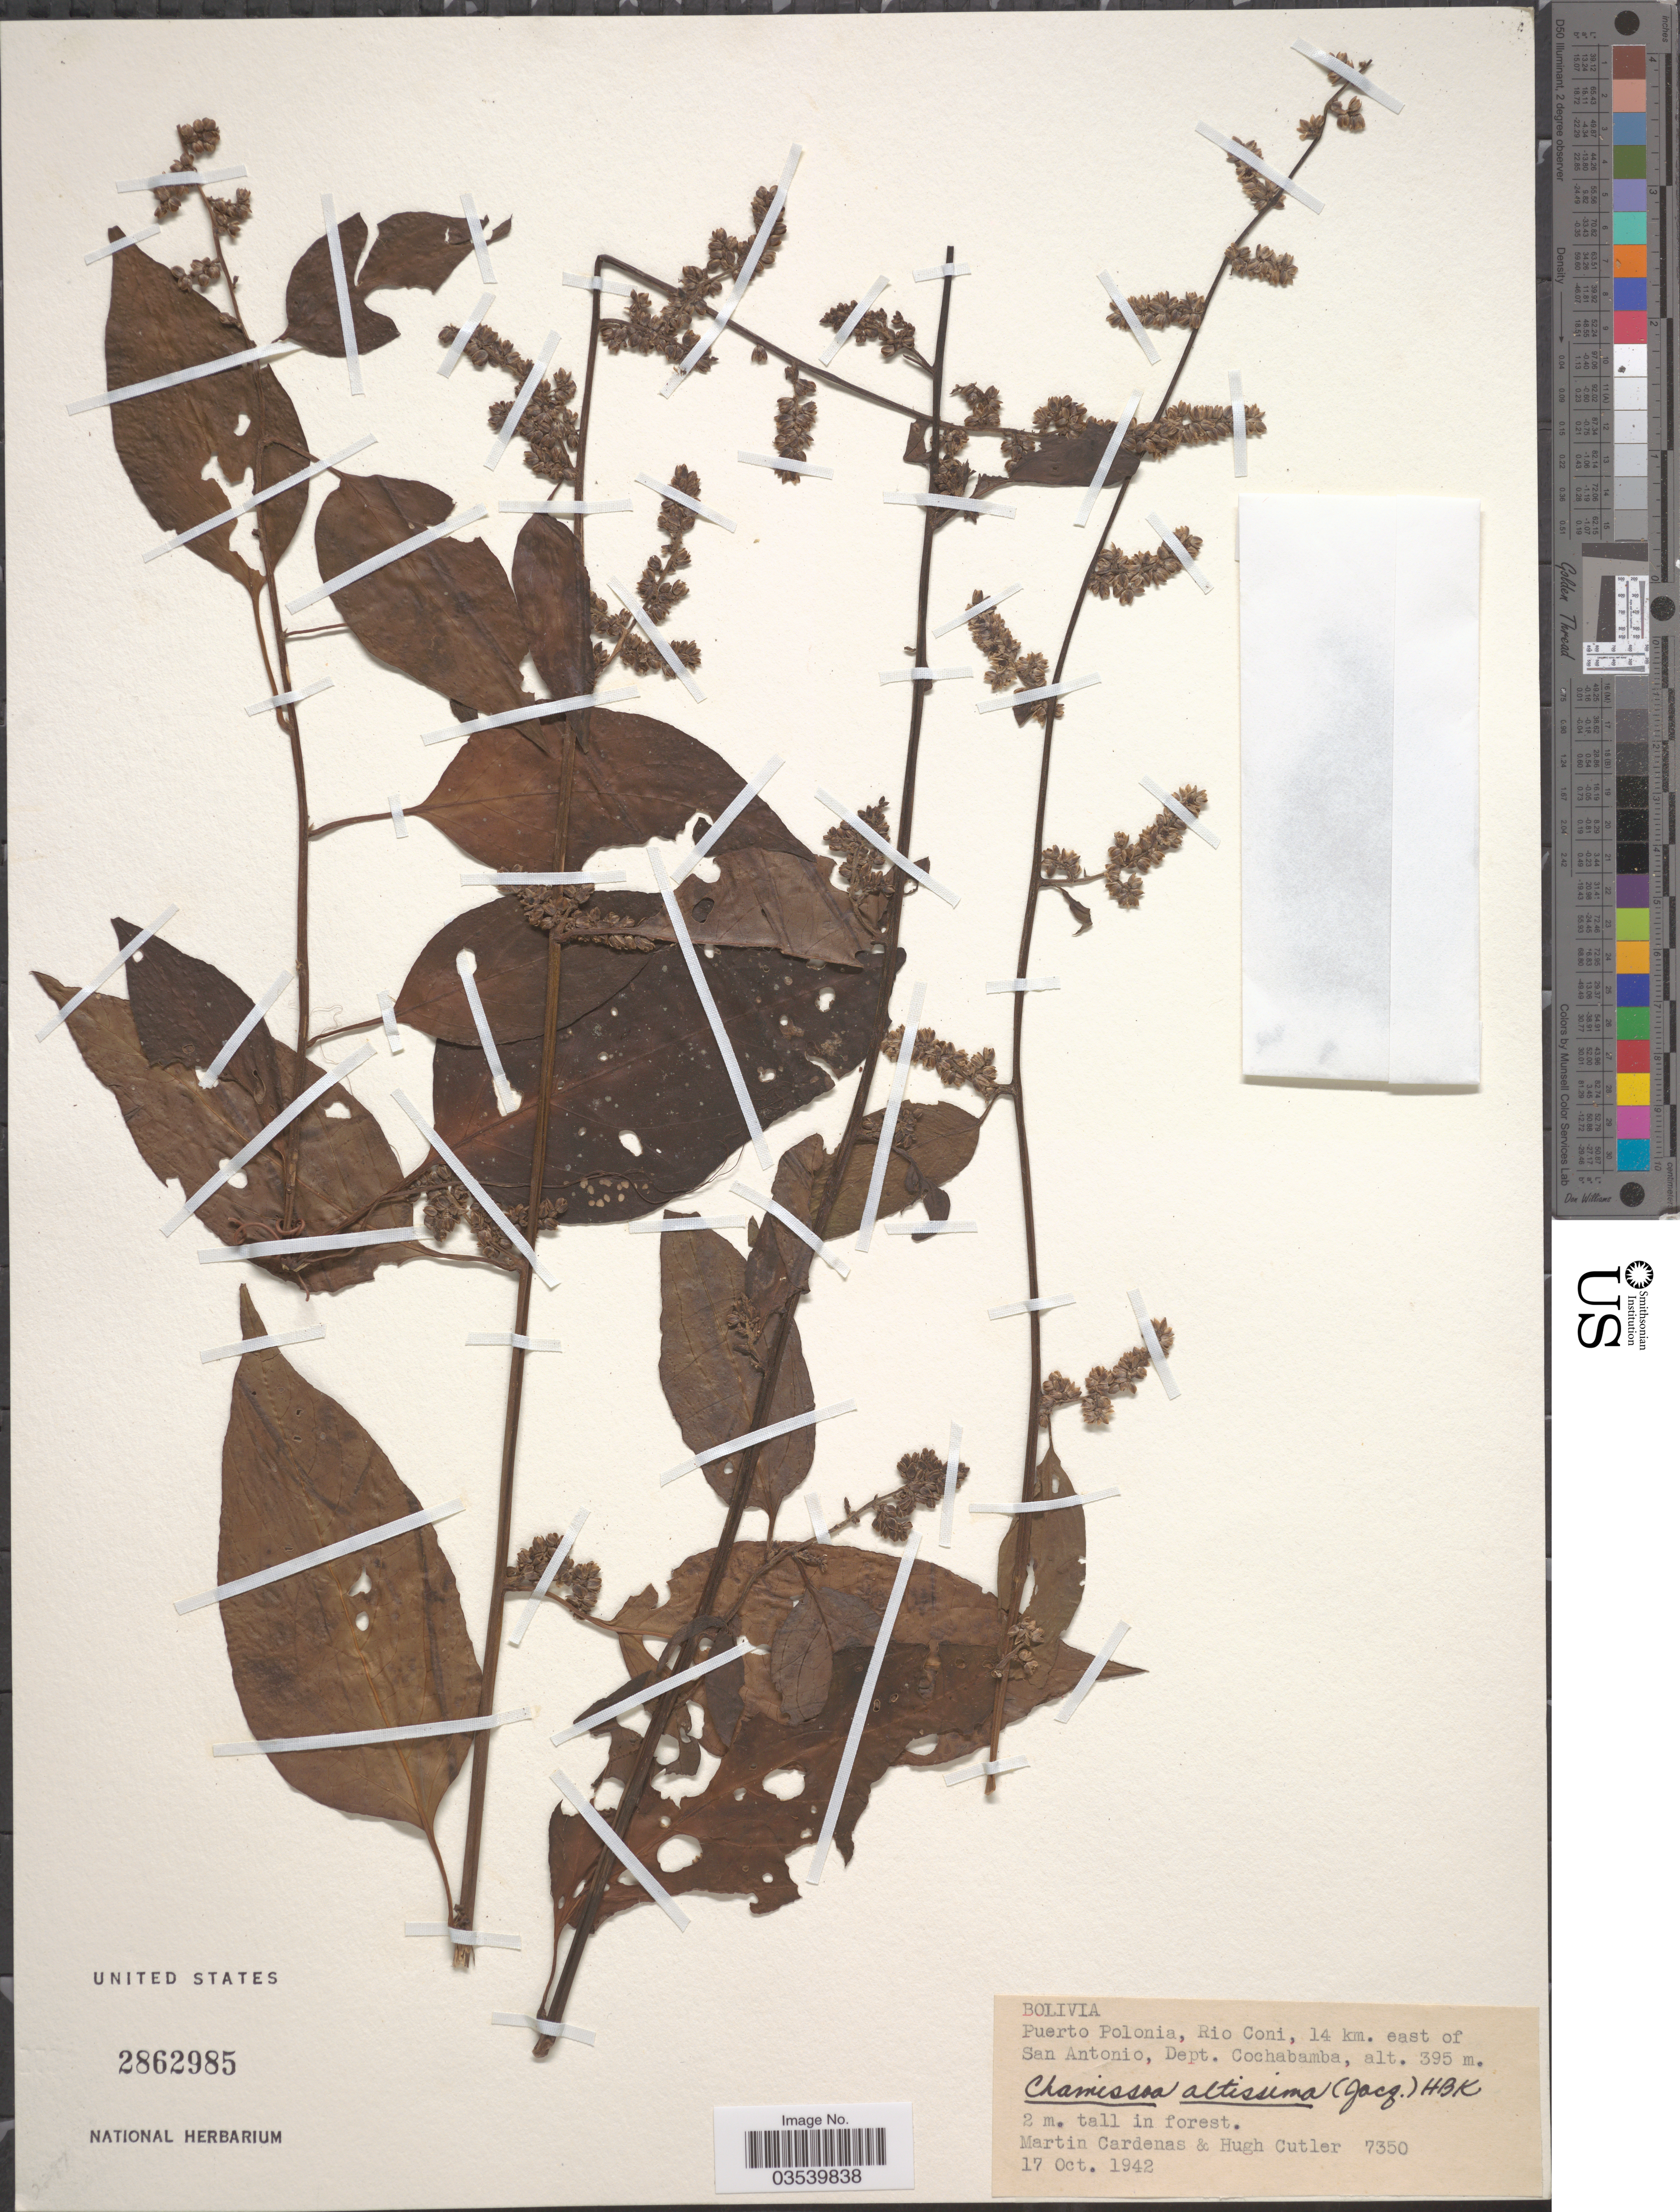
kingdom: Plantae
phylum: Tracheophyta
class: Magnoliopsida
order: Caryophyllales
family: Amaranthaceae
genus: Chamissoa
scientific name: Chamissoa altissima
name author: (Jacq.) Kunth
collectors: M. Cárdenas & H. C. Cutler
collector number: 7350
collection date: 1942-10-17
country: Bolivia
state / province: Cochabamba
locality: Puerto Polonia, Rio Coni, 14 km. east of San Antonio, Dept. Cochabamba.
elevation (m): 395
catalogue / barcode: US 2862985